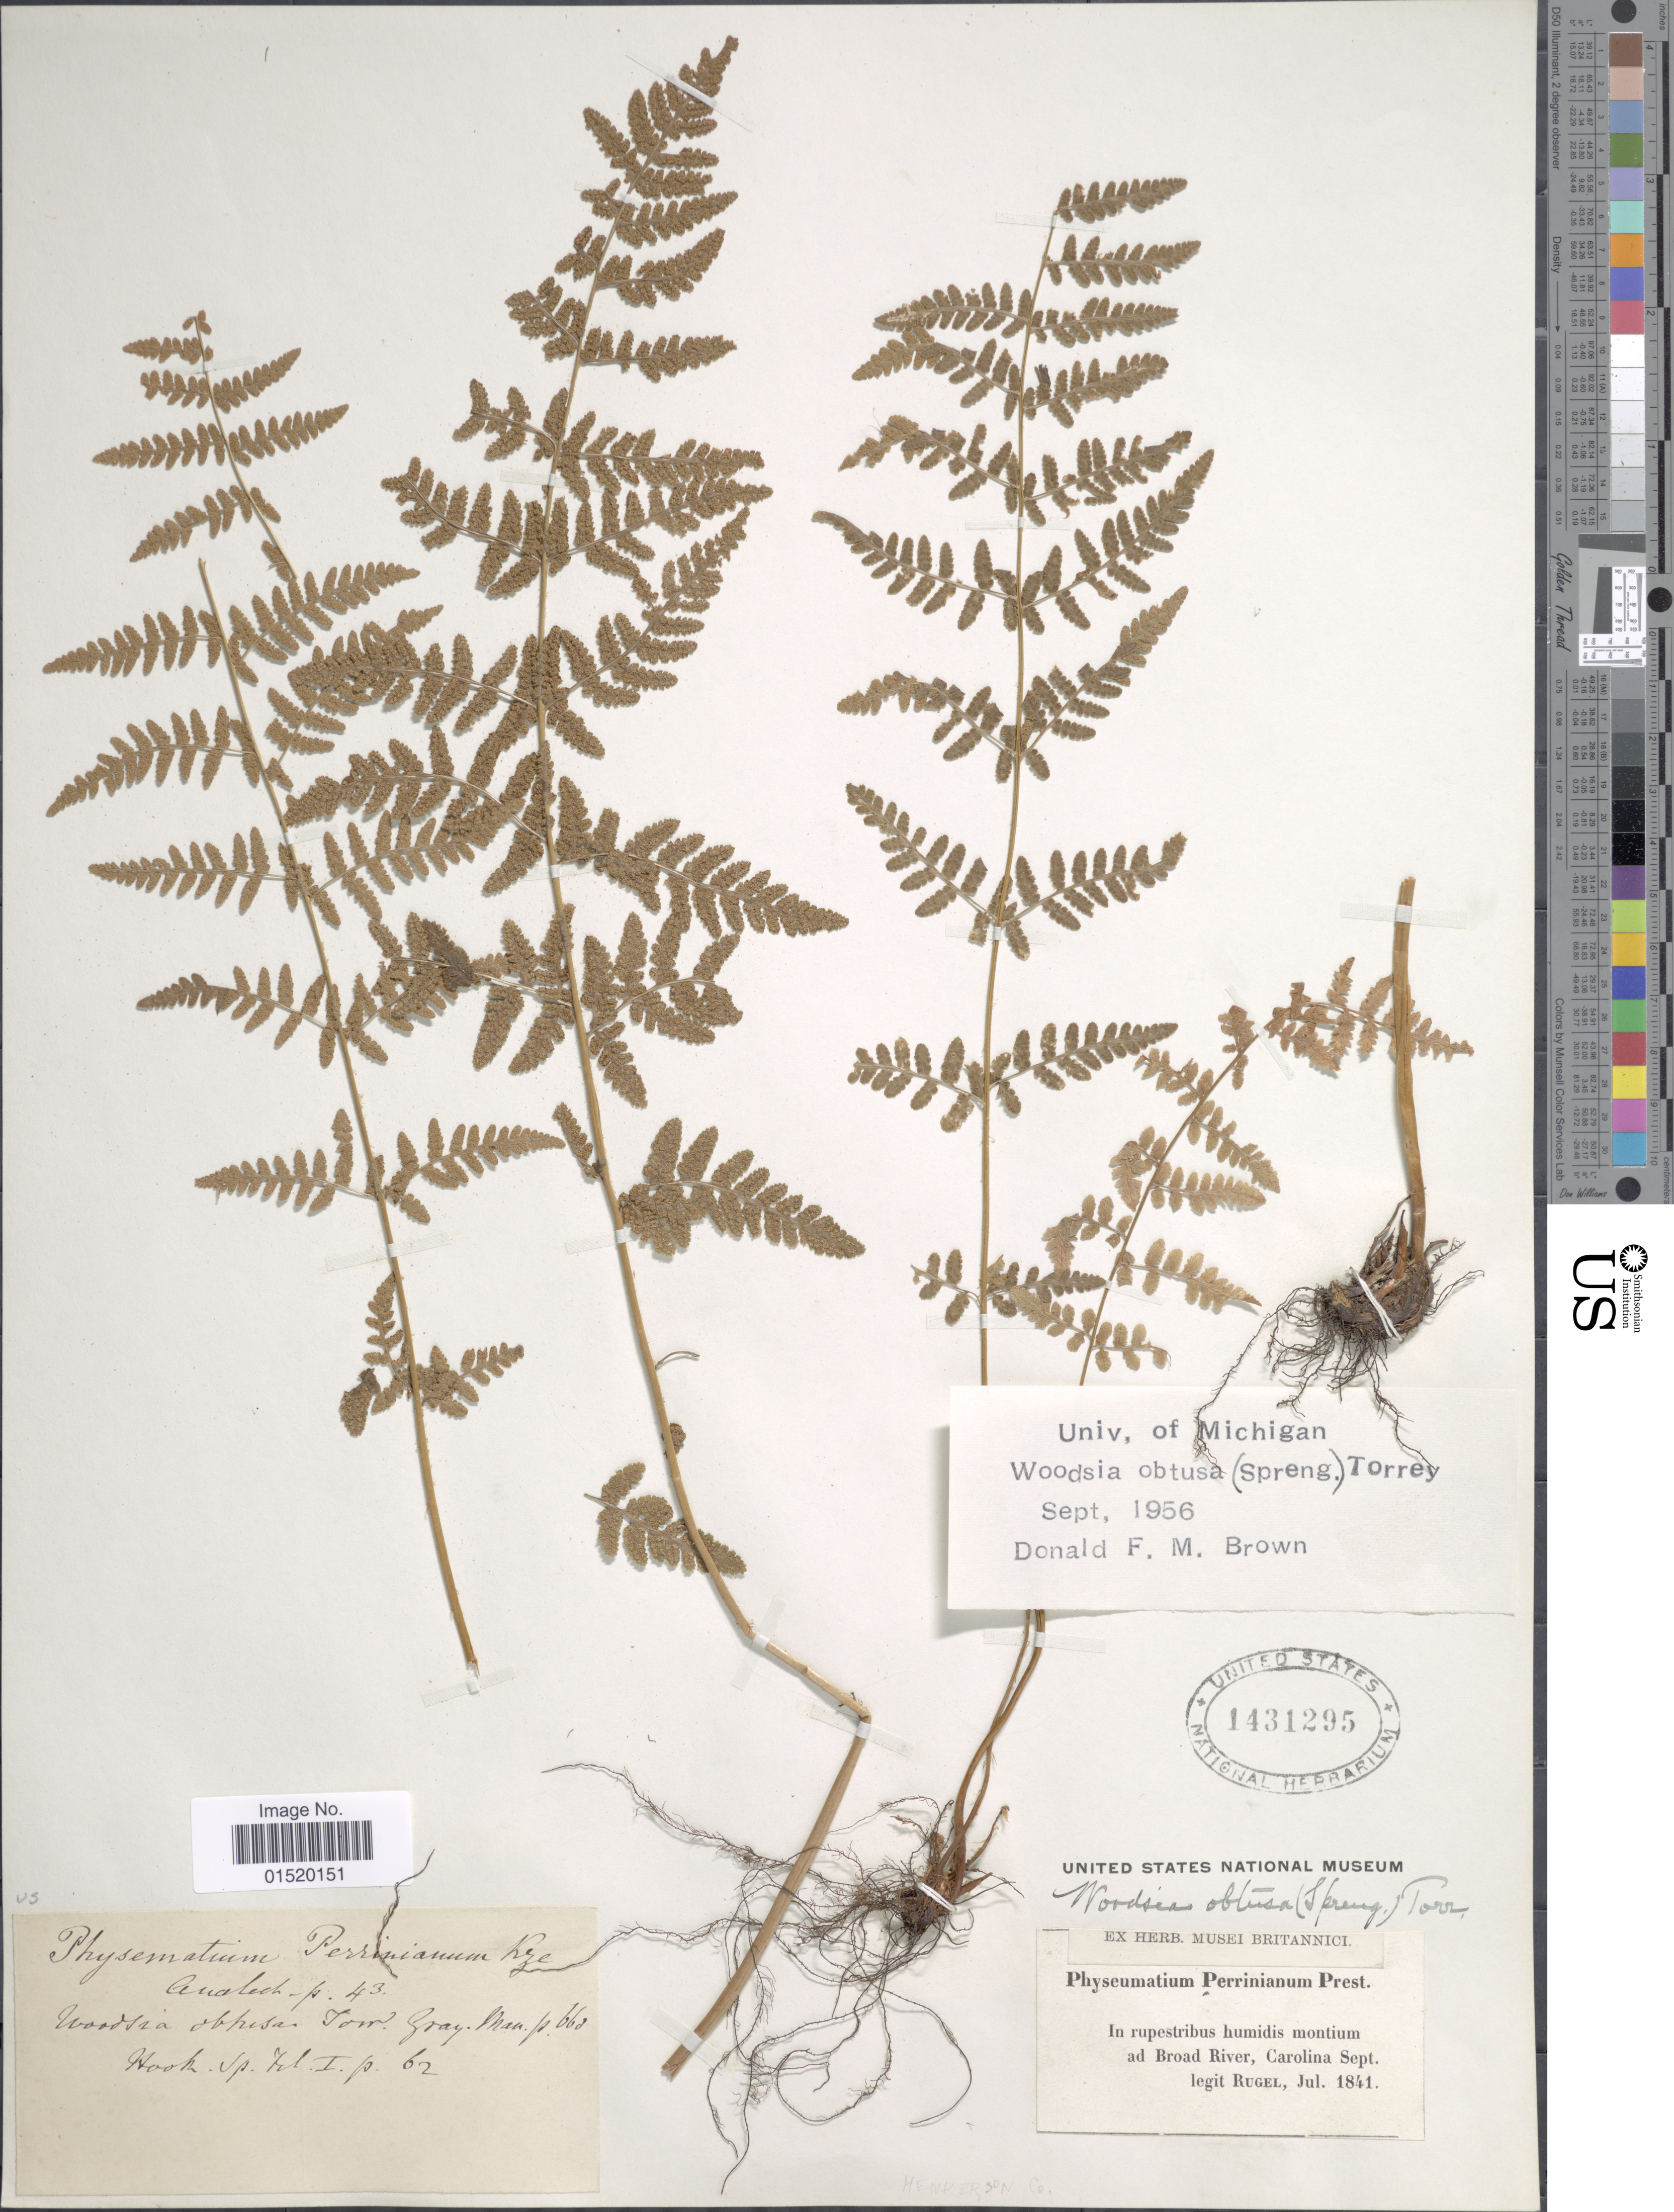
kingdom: Plantae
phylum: Tracheophyta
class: Polypodiopsida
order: Polypodiales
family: Woodsiaceae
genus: Woodsia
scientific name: Woodsia obtusa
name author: (Spreng.) Torr.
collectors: Rugel, --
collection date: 1841-07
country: United States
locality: In rupestribus humidis montium ad Broad River, Carolina Sept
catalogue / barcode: US 1431295